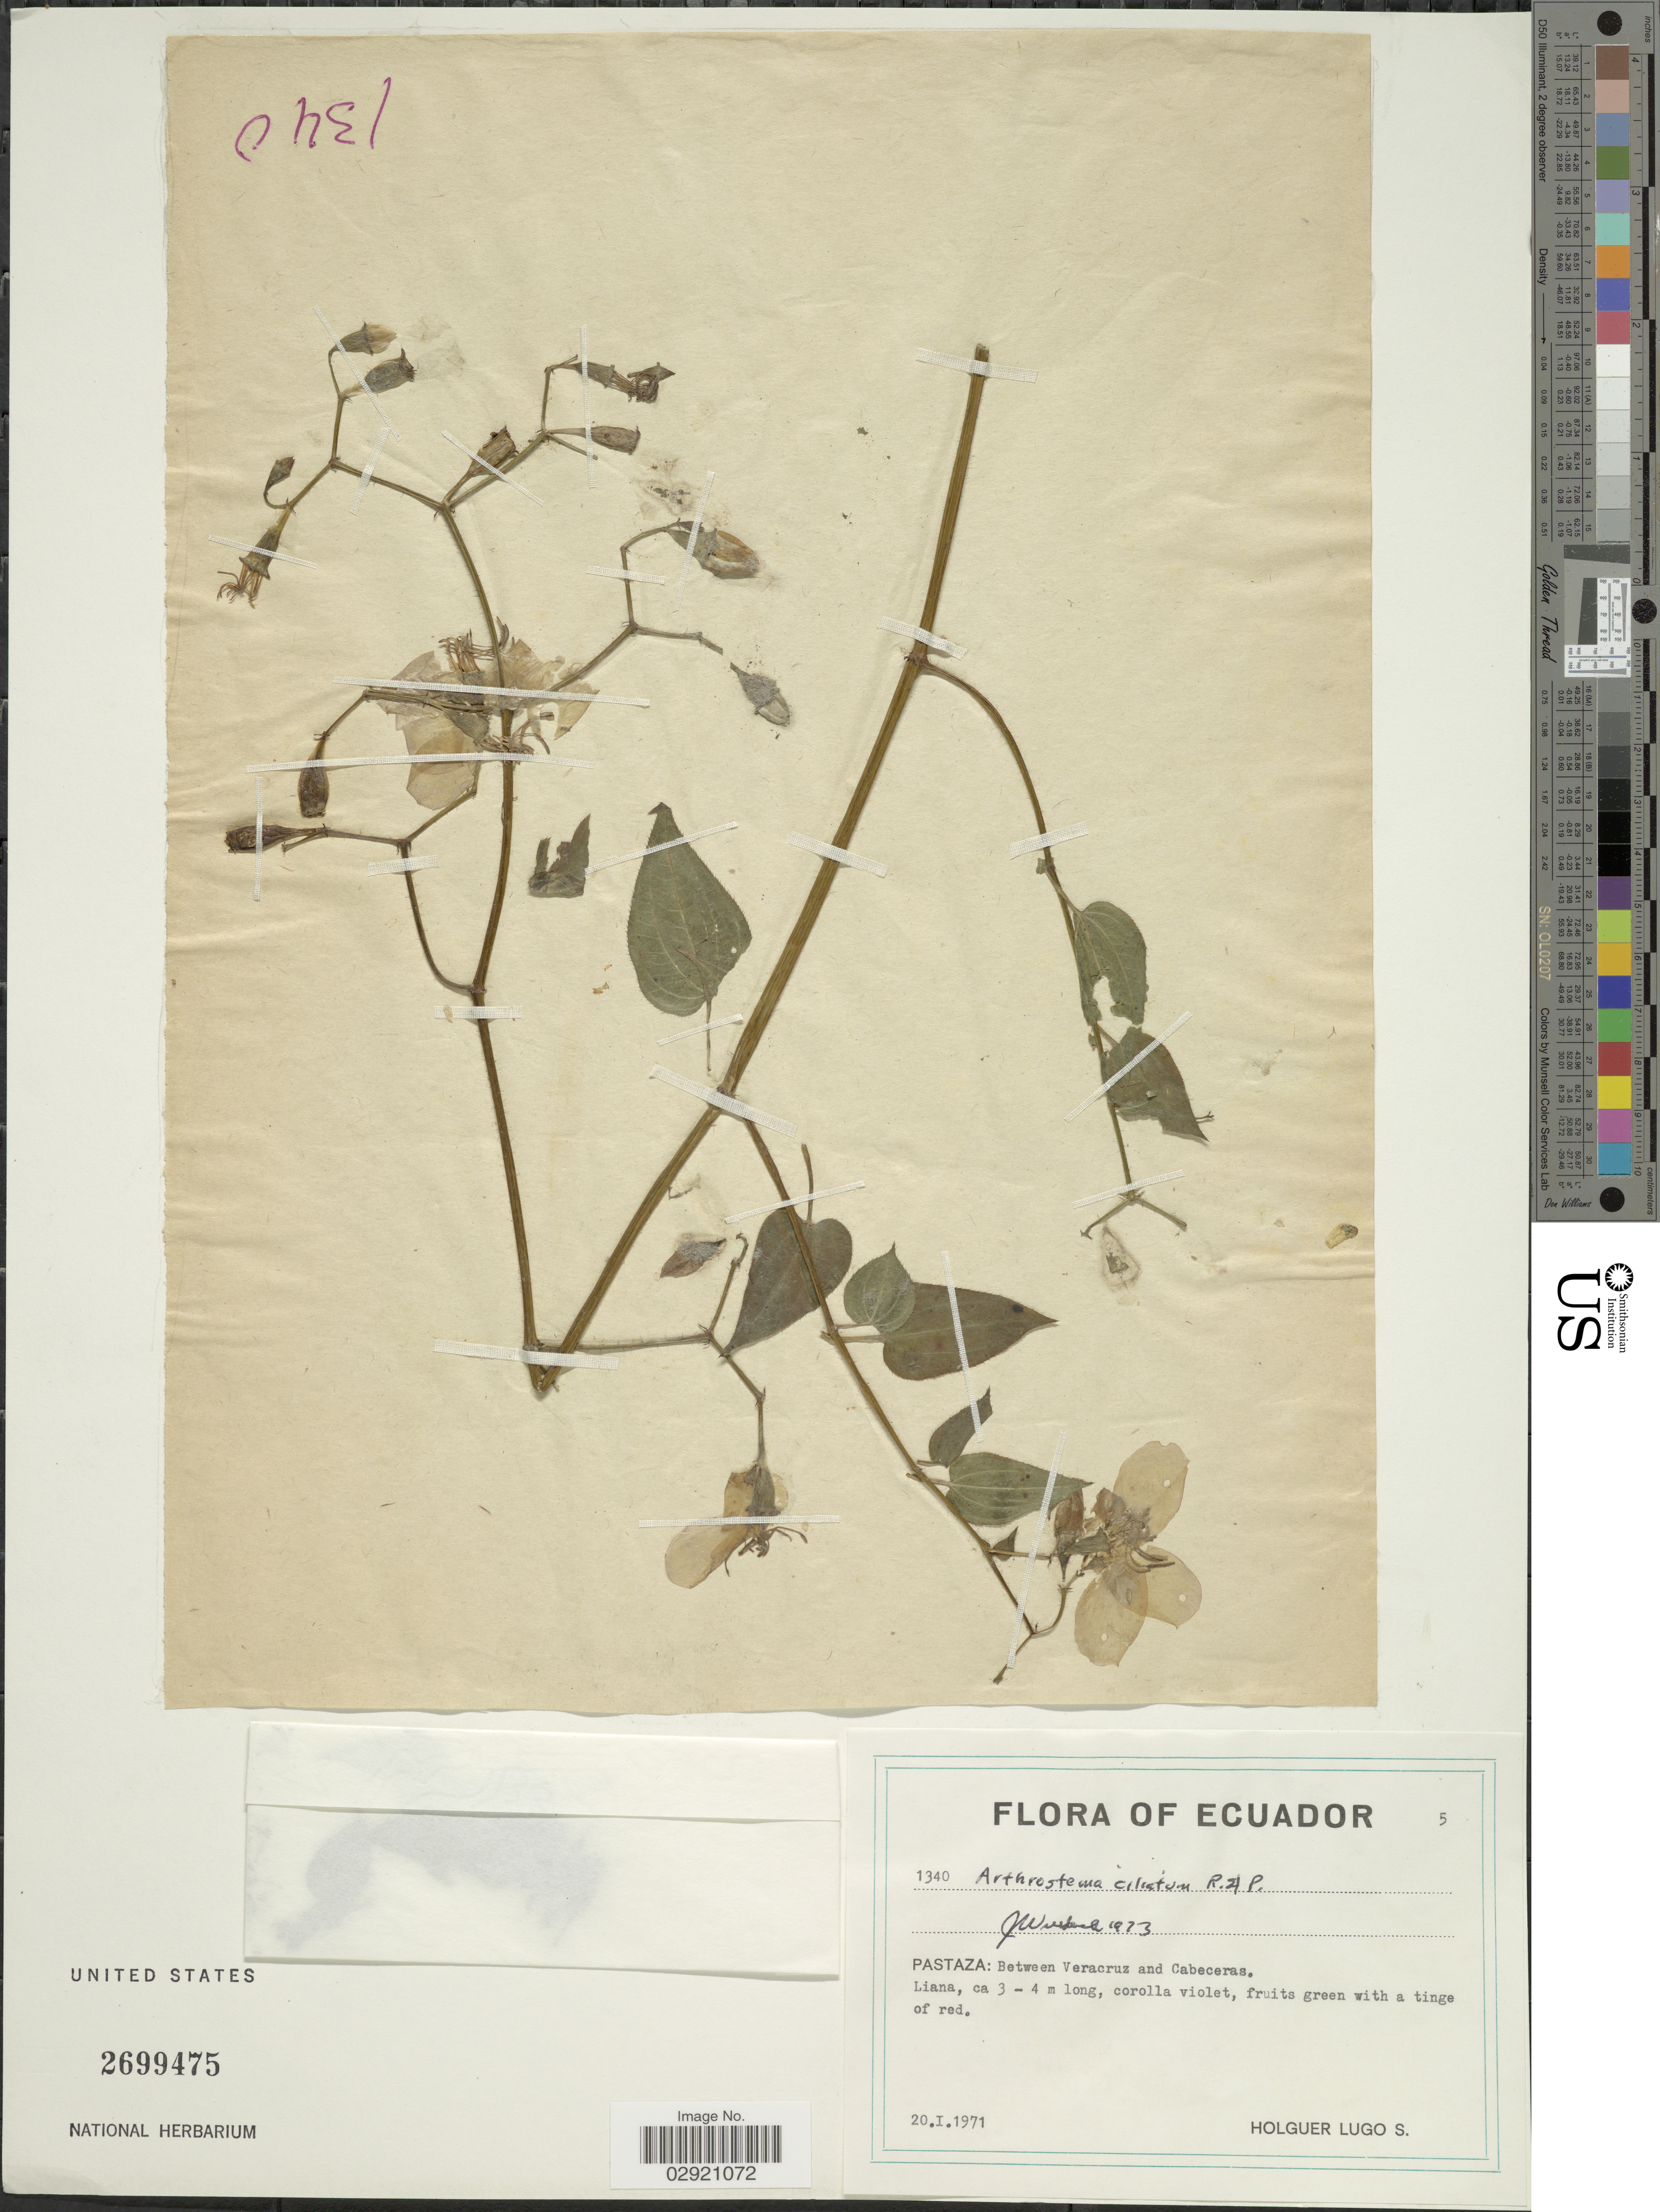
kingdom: Plantae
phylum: Tracheophyta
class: Magnoliopsida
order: Myrtales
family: Melastomataceae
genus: Arthrostemma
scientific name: Arthrostemma ciliatum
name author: Pav. ex D. Don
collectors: H. Lugo S.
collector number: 1340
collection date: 1971-01-20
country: Ecuador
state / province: Pastaza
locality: Between Veracruz and Cabeceras.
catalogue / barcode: US 2699475